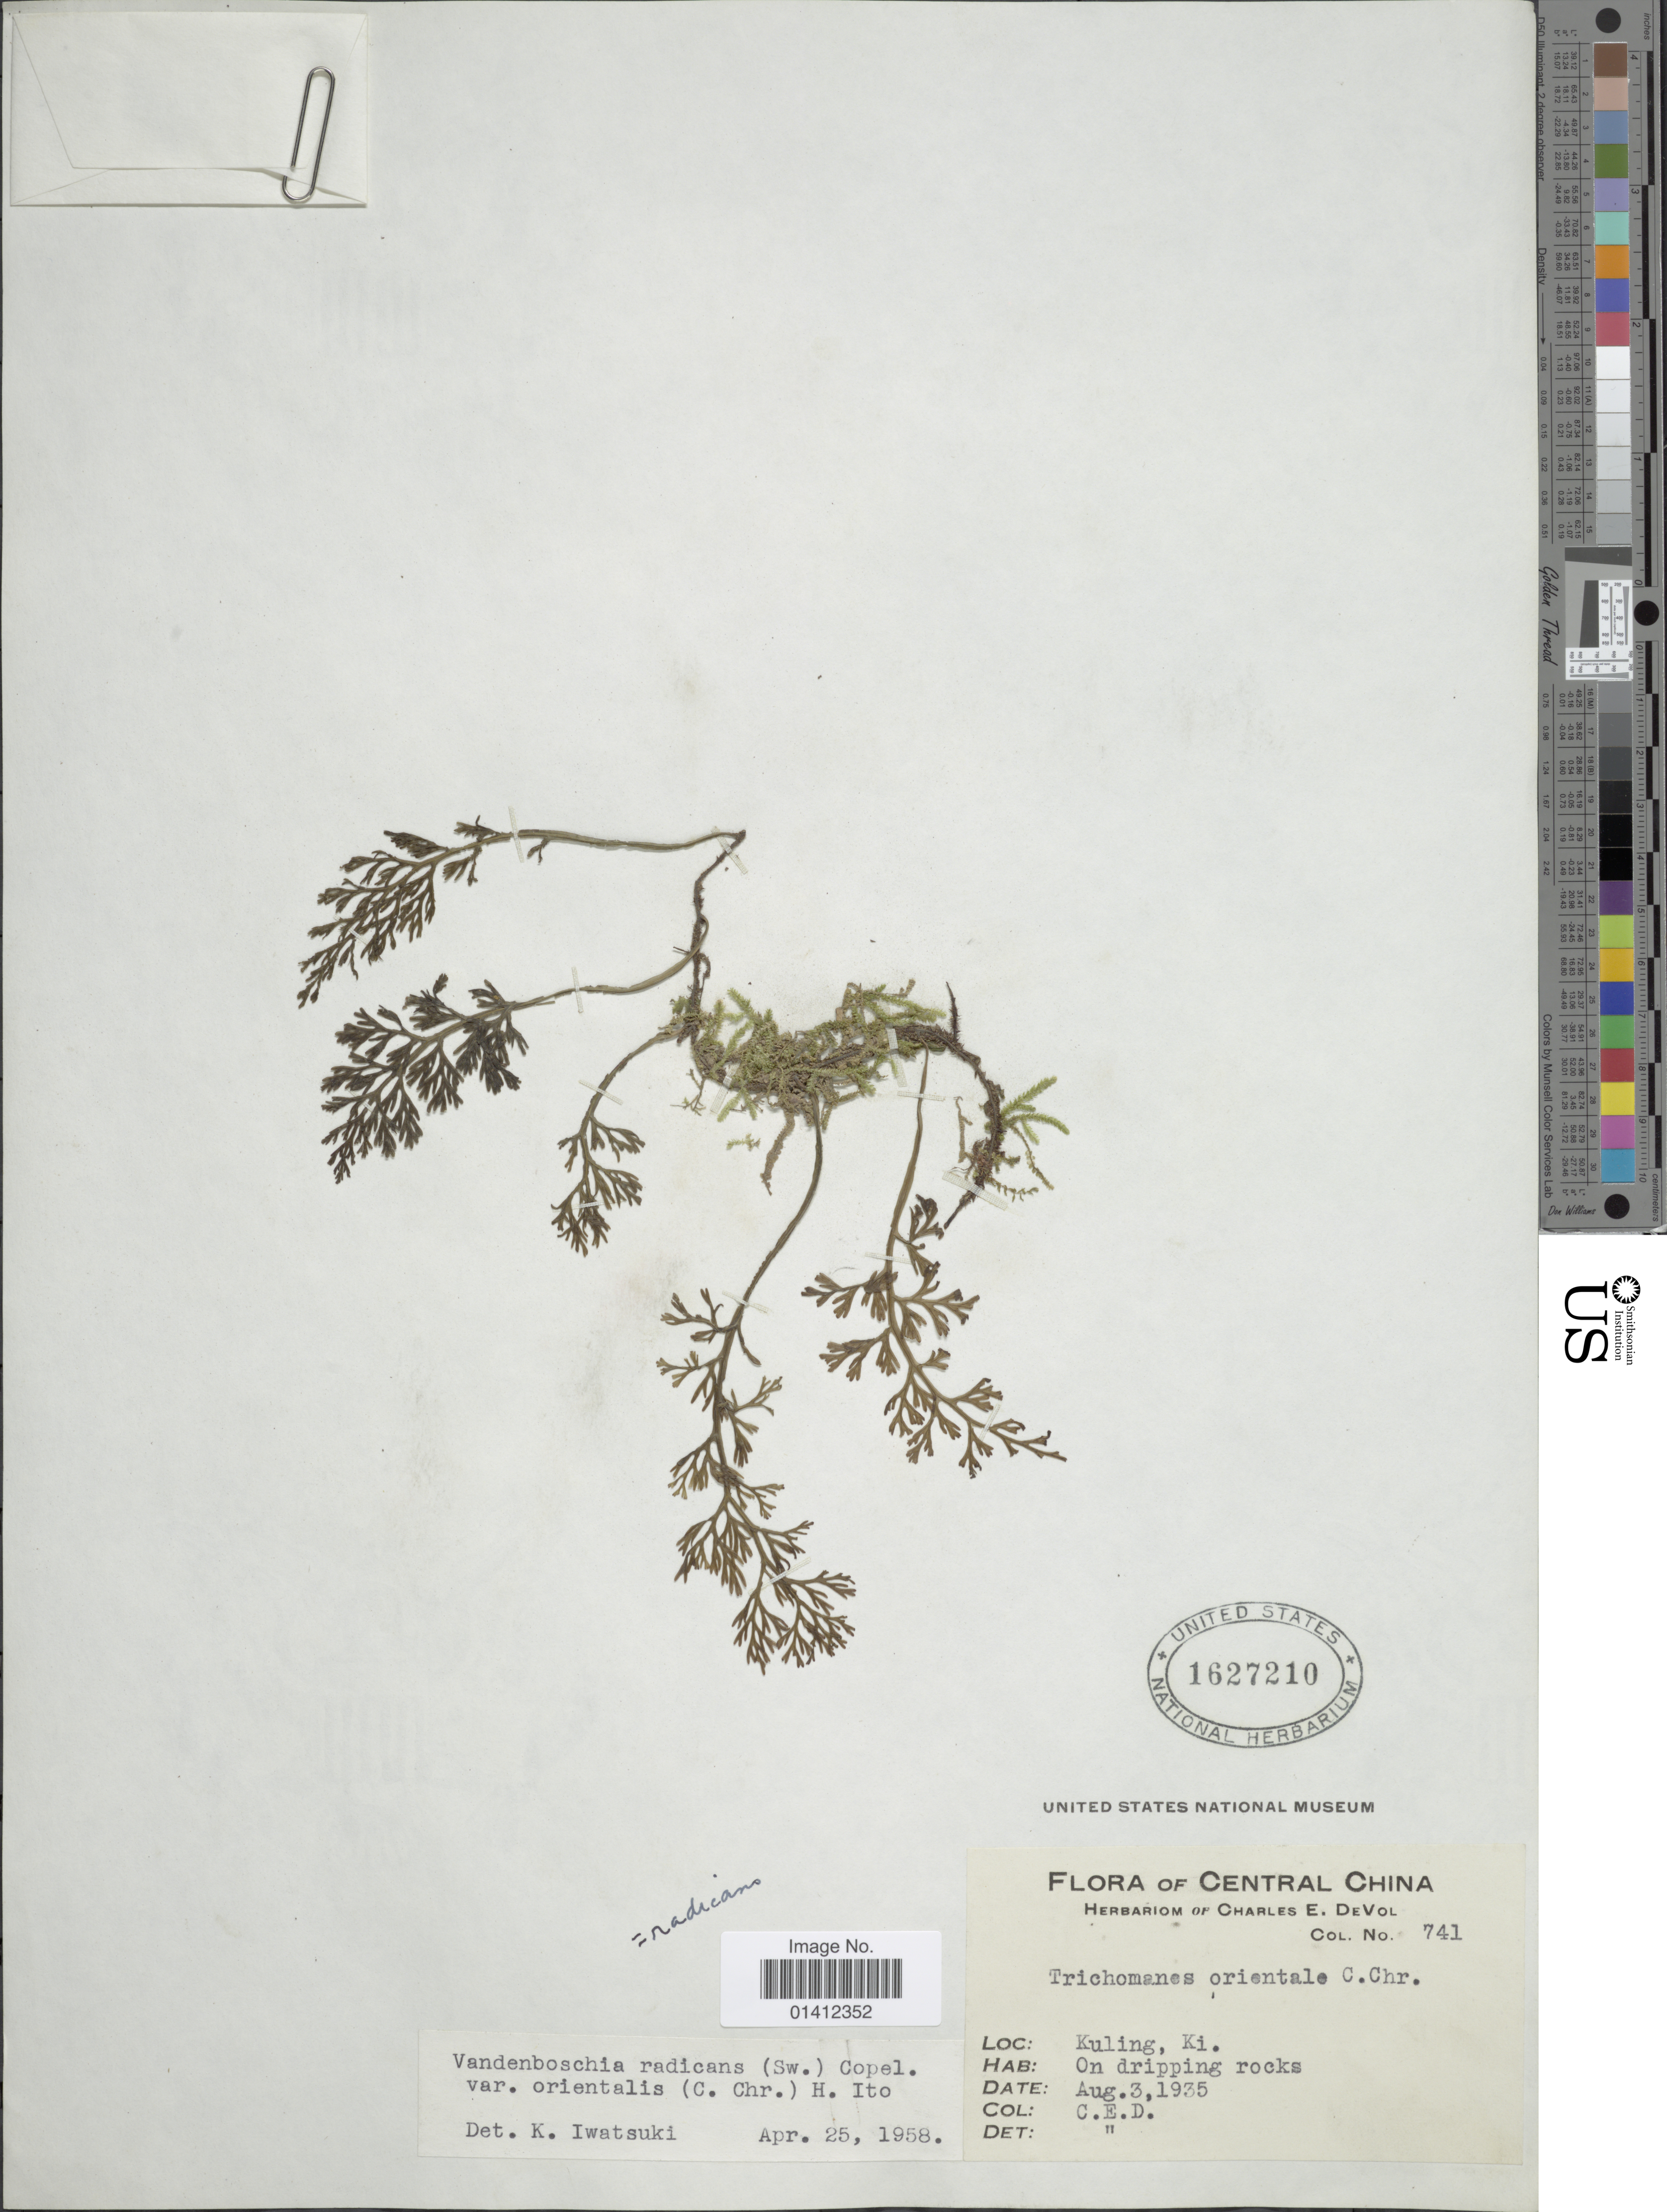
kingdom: Plantae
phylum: Tracheophyta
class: Polypodiopsida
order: Hymenophyllales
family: Hymenophyllaceae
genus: Vandenboschia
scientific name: Vandenboschia radicans var. orientalis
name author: (C. Chr.) H. Itô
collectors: C. E. De Vol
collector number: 741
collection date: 1935-08-03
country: China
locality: Kulin, Ki. Central China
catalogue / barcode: US 1627210